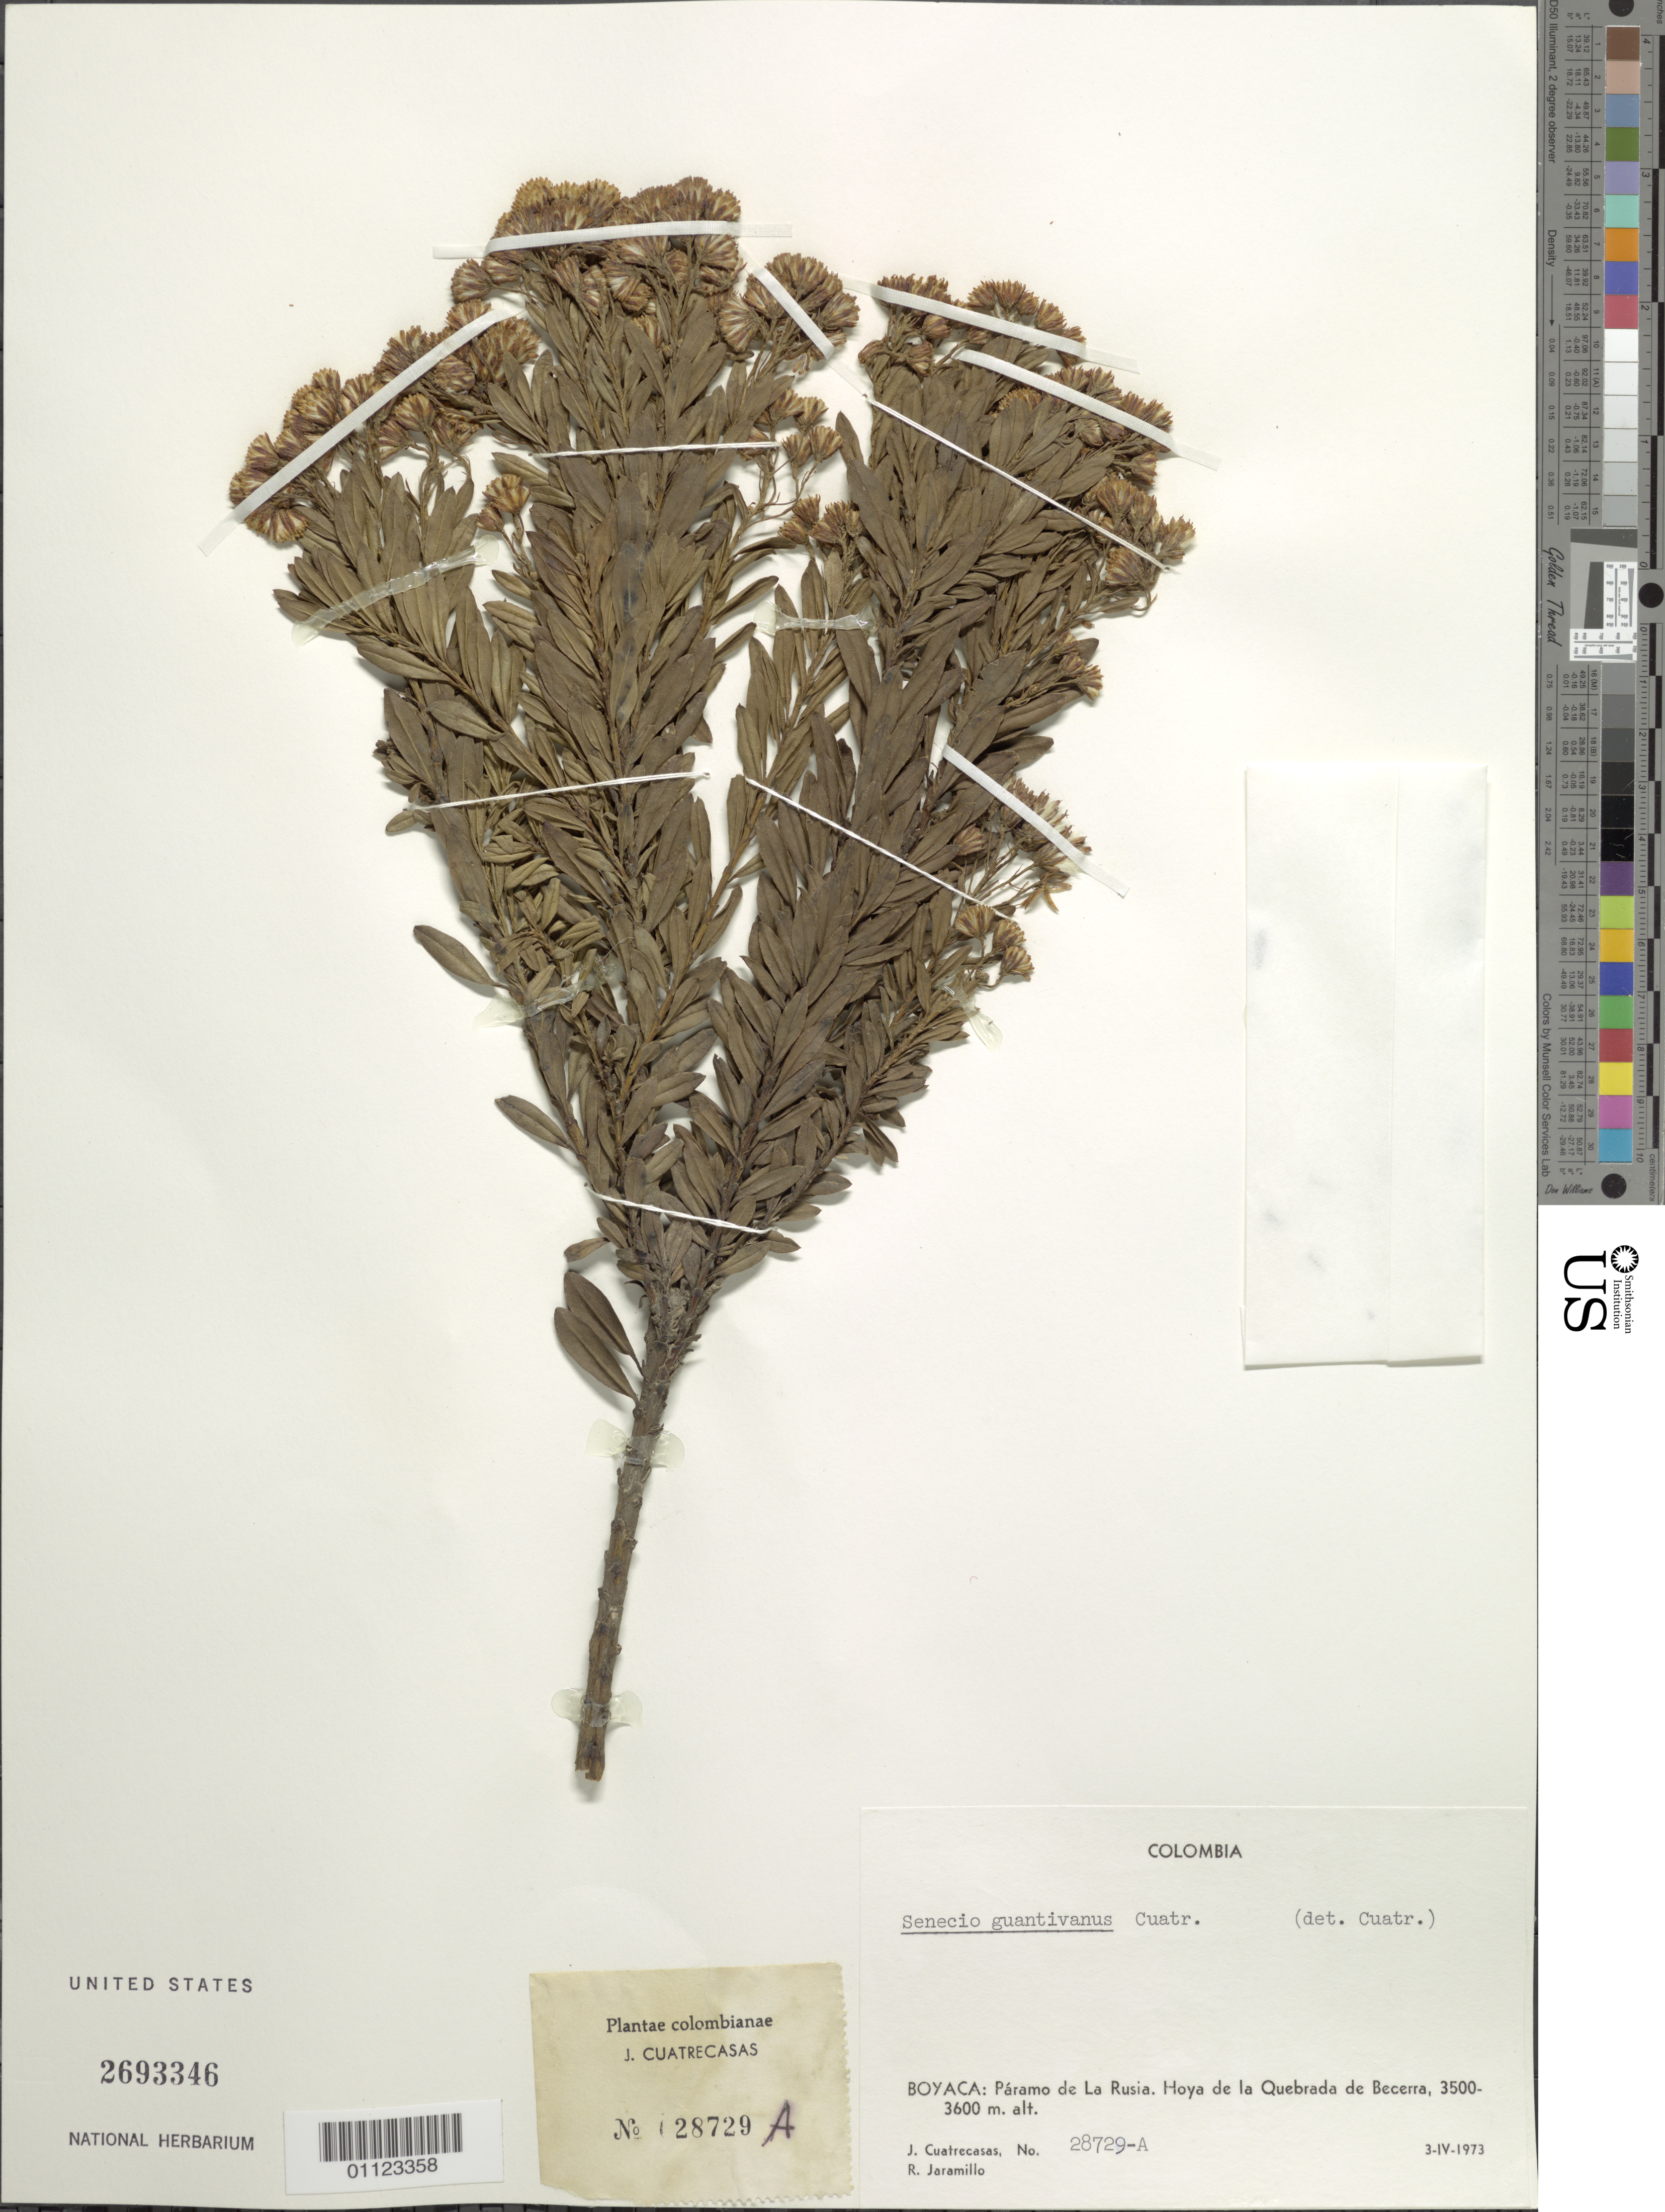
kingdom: Plantae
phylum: Tracheophyta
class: Magnoliopsida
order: Asterales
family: Asteraceae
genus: Pentacalia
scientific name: Pentacalia pulchella subsp. guantivana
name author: (Cuatrec.) Cuatrec.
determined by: Cuatrecasas, J.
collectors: J. Cuatrecasas & R. Jaramillo M.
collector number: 28729A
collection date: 1973-04-03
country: Colombia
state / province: Boyacá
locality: Páramo de La Rusia. Hoya de la Quebrada de Becerra.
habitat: paramo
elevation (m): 3500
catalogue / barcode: US 2693346